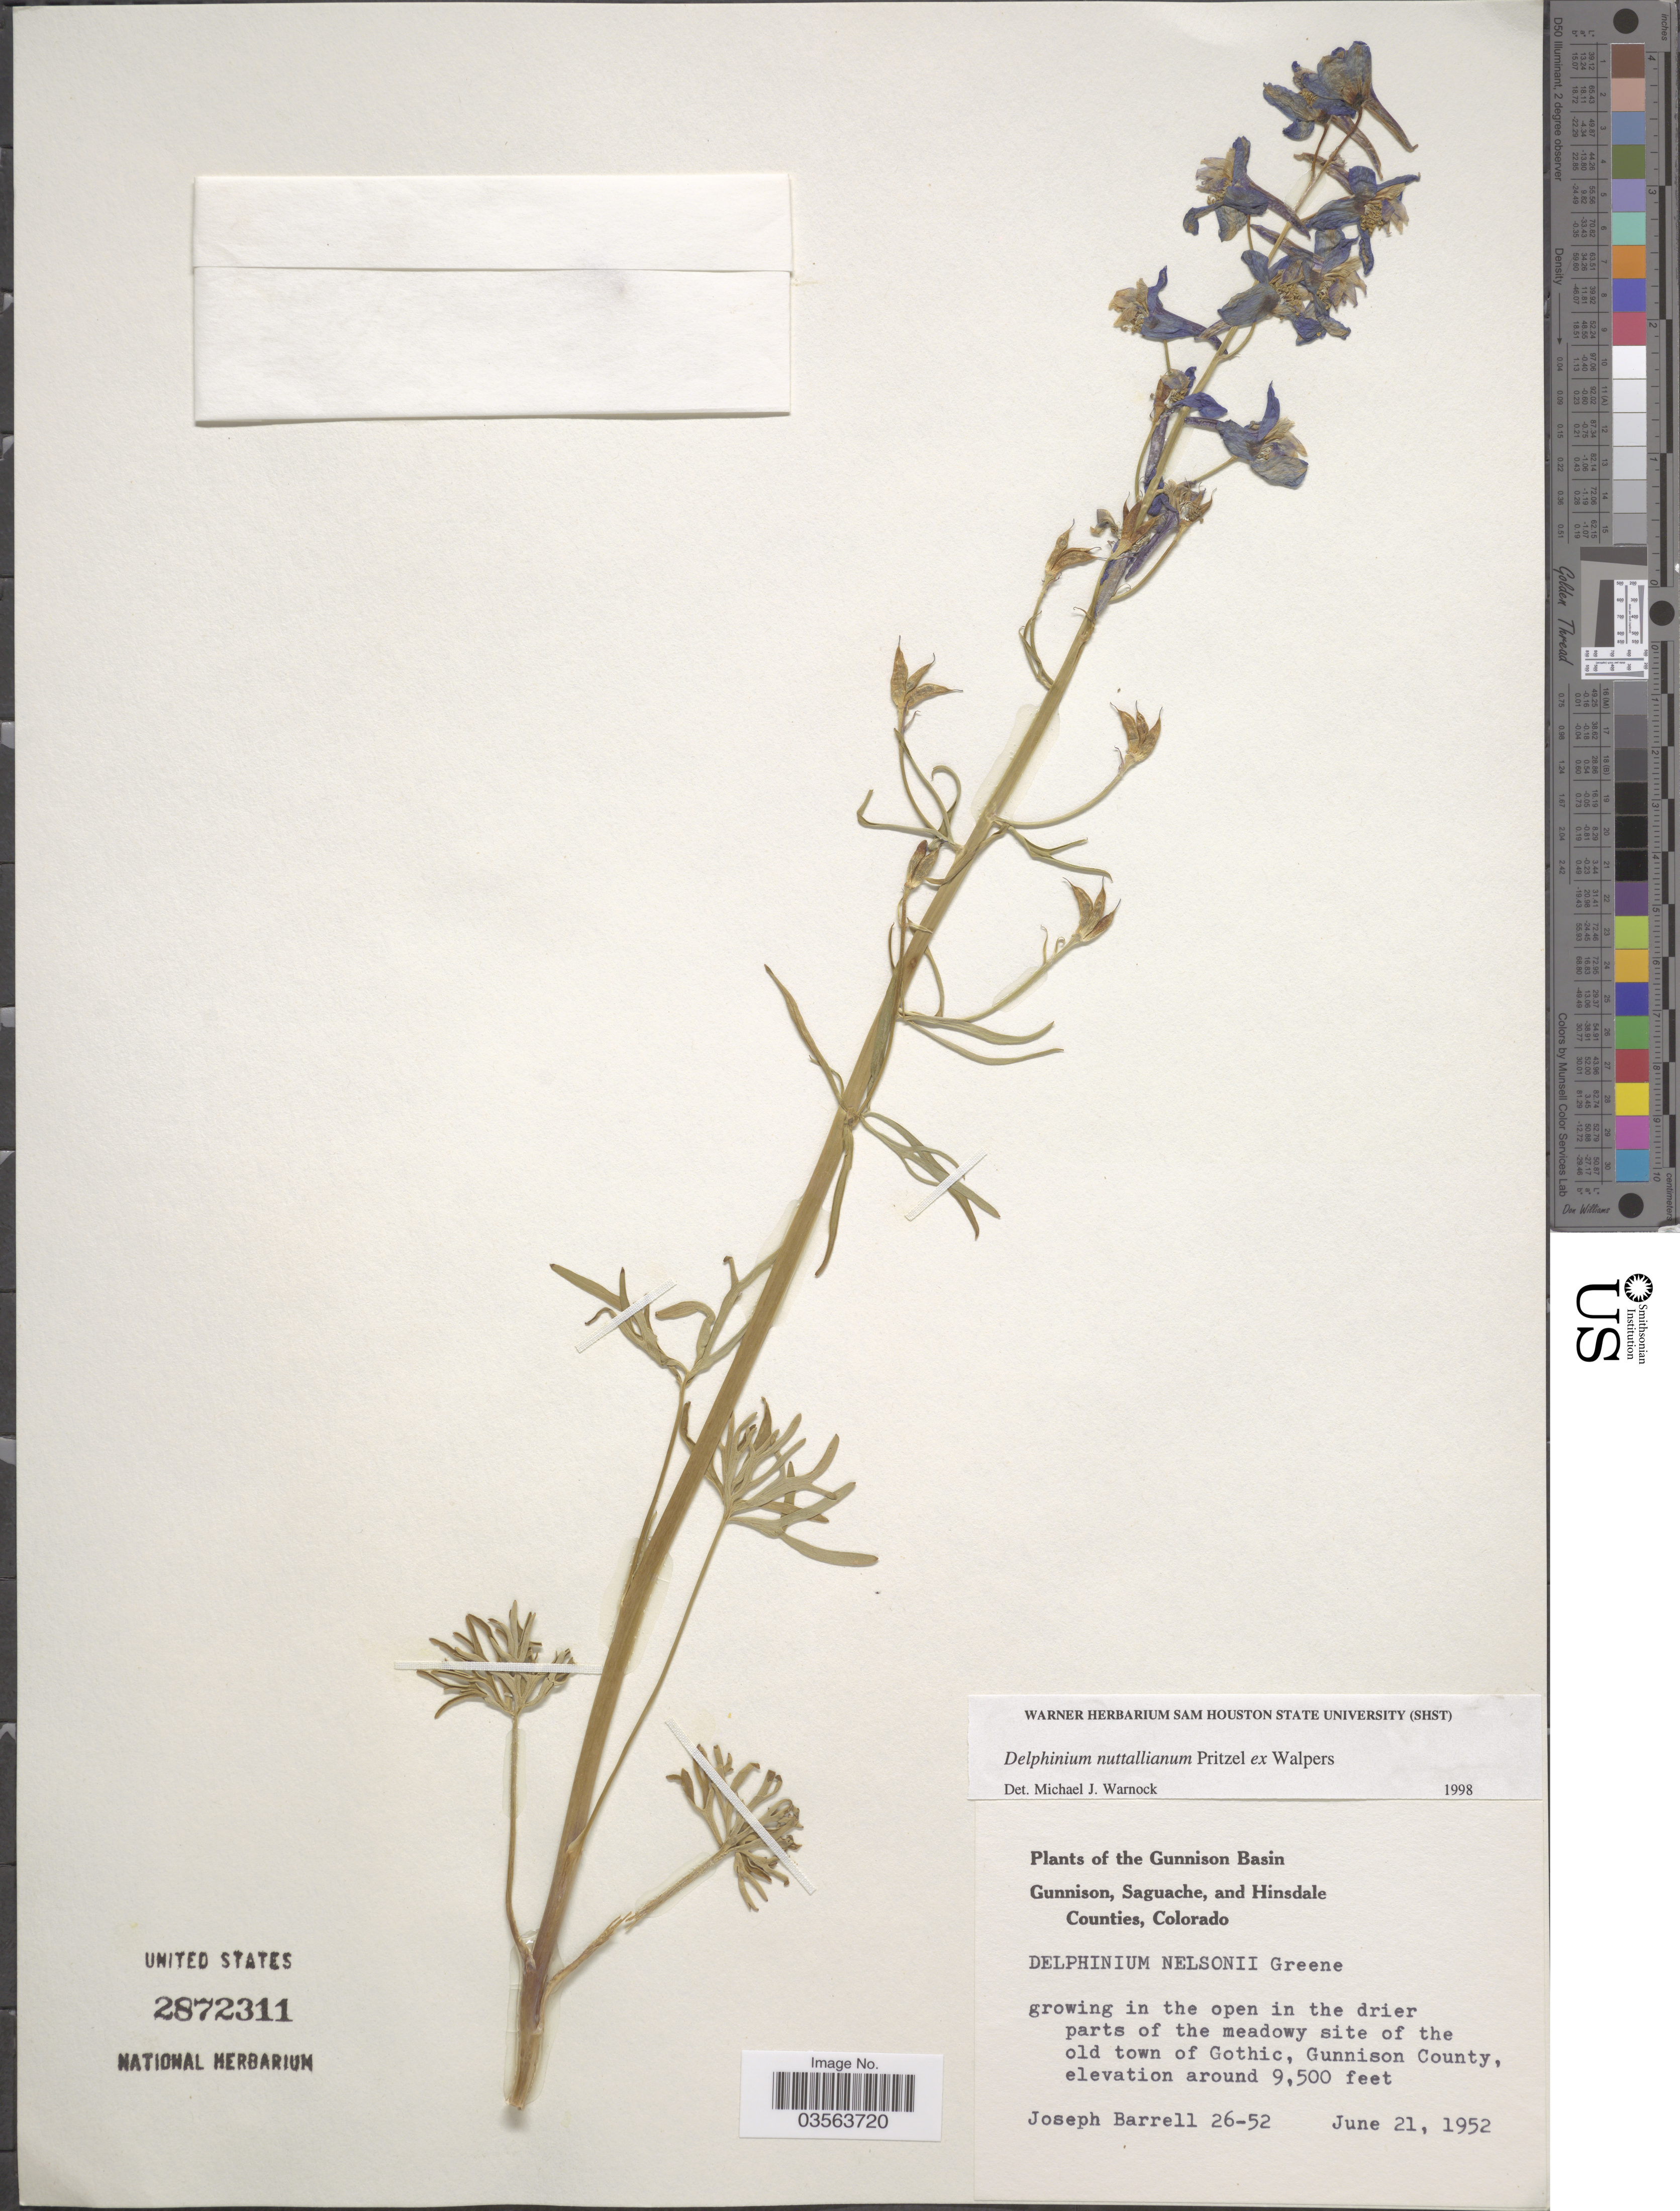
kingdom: Plantae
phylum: Tracheophyta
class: Magnoliopsida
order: Ranunculales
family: Ranunculaceae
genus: Delphinium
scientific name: Delphinium nuttallianum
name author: E. Pritz. ex Walpers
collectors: J. Barrell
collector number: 26-52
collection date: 1952-06-21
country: United States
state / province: Colorado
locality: The Gunnison Basin. In the drier parts of the meadowy site of the old town of Gothic, Gunnison County.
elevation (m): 2896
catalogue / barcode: US 2872311